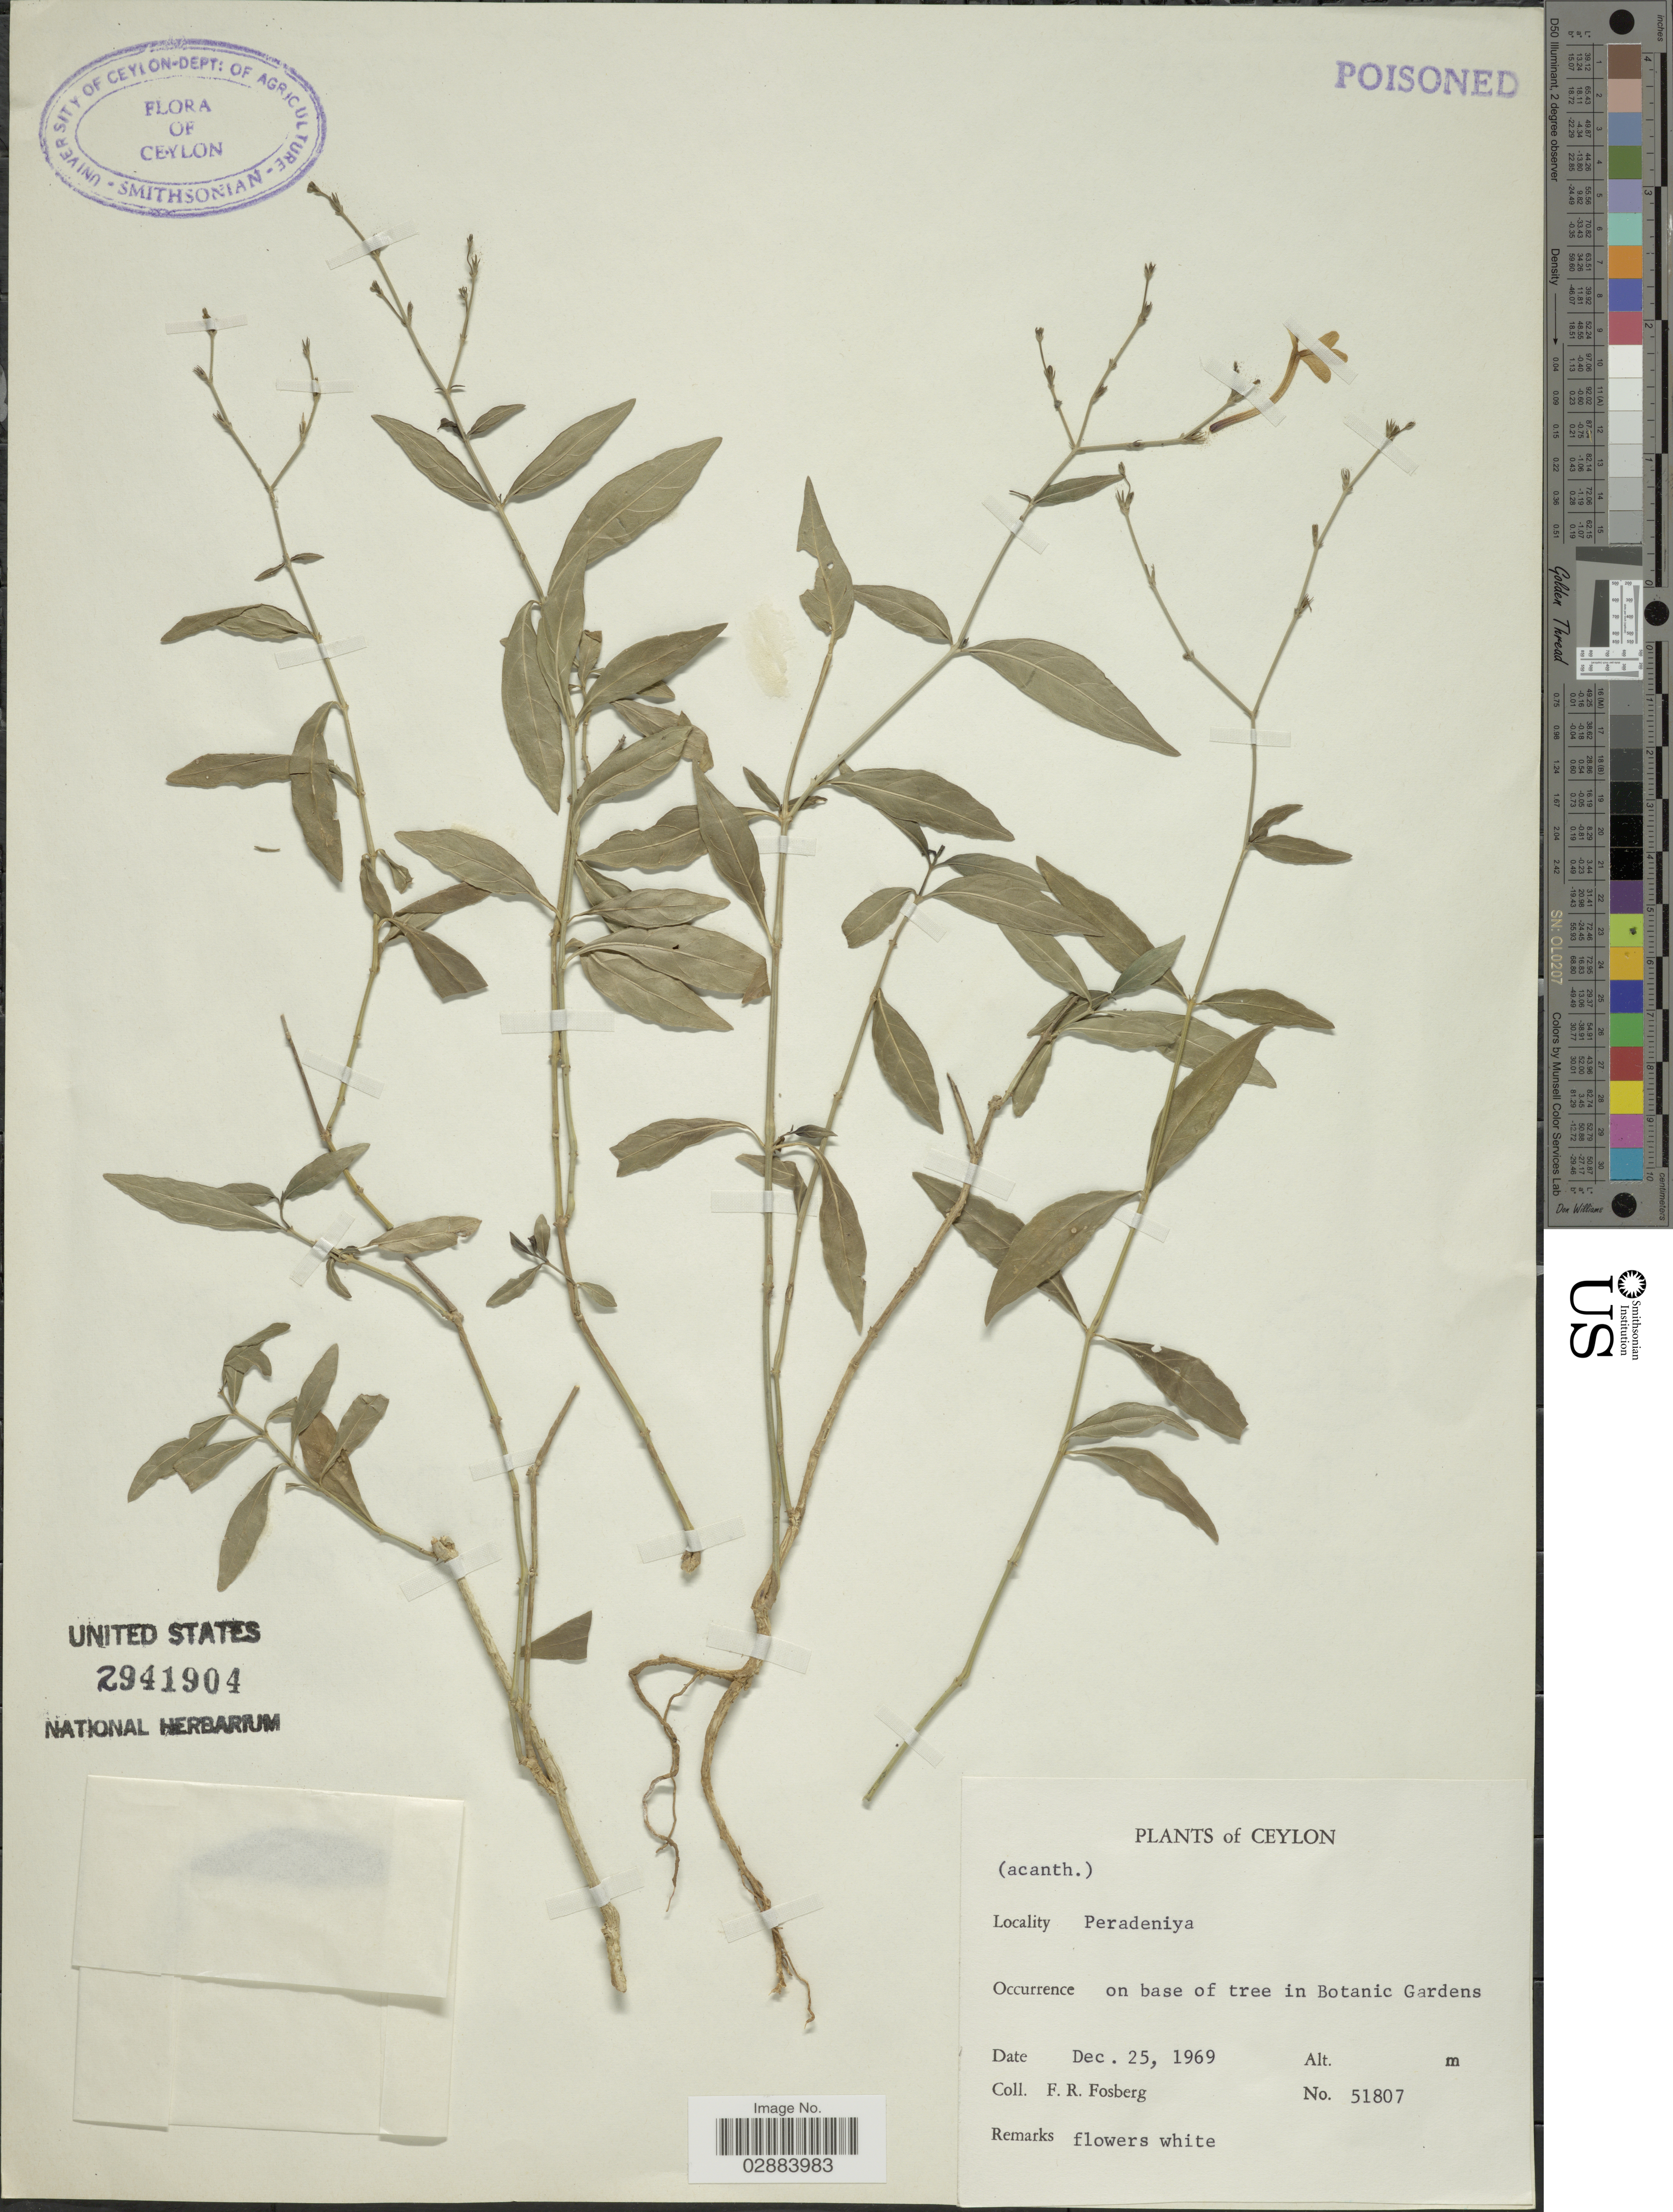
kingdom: Plantae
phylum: Tracheophyta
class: Magnoliopsida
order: Lamiales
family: Acanthaceae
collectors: F. R. Fosberg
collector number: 51807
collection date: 1969-12-25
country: Sri Lanka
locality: Ceylon. Peradeniya. On base of tree in Botanic Gardens.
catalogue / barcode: US 2941904